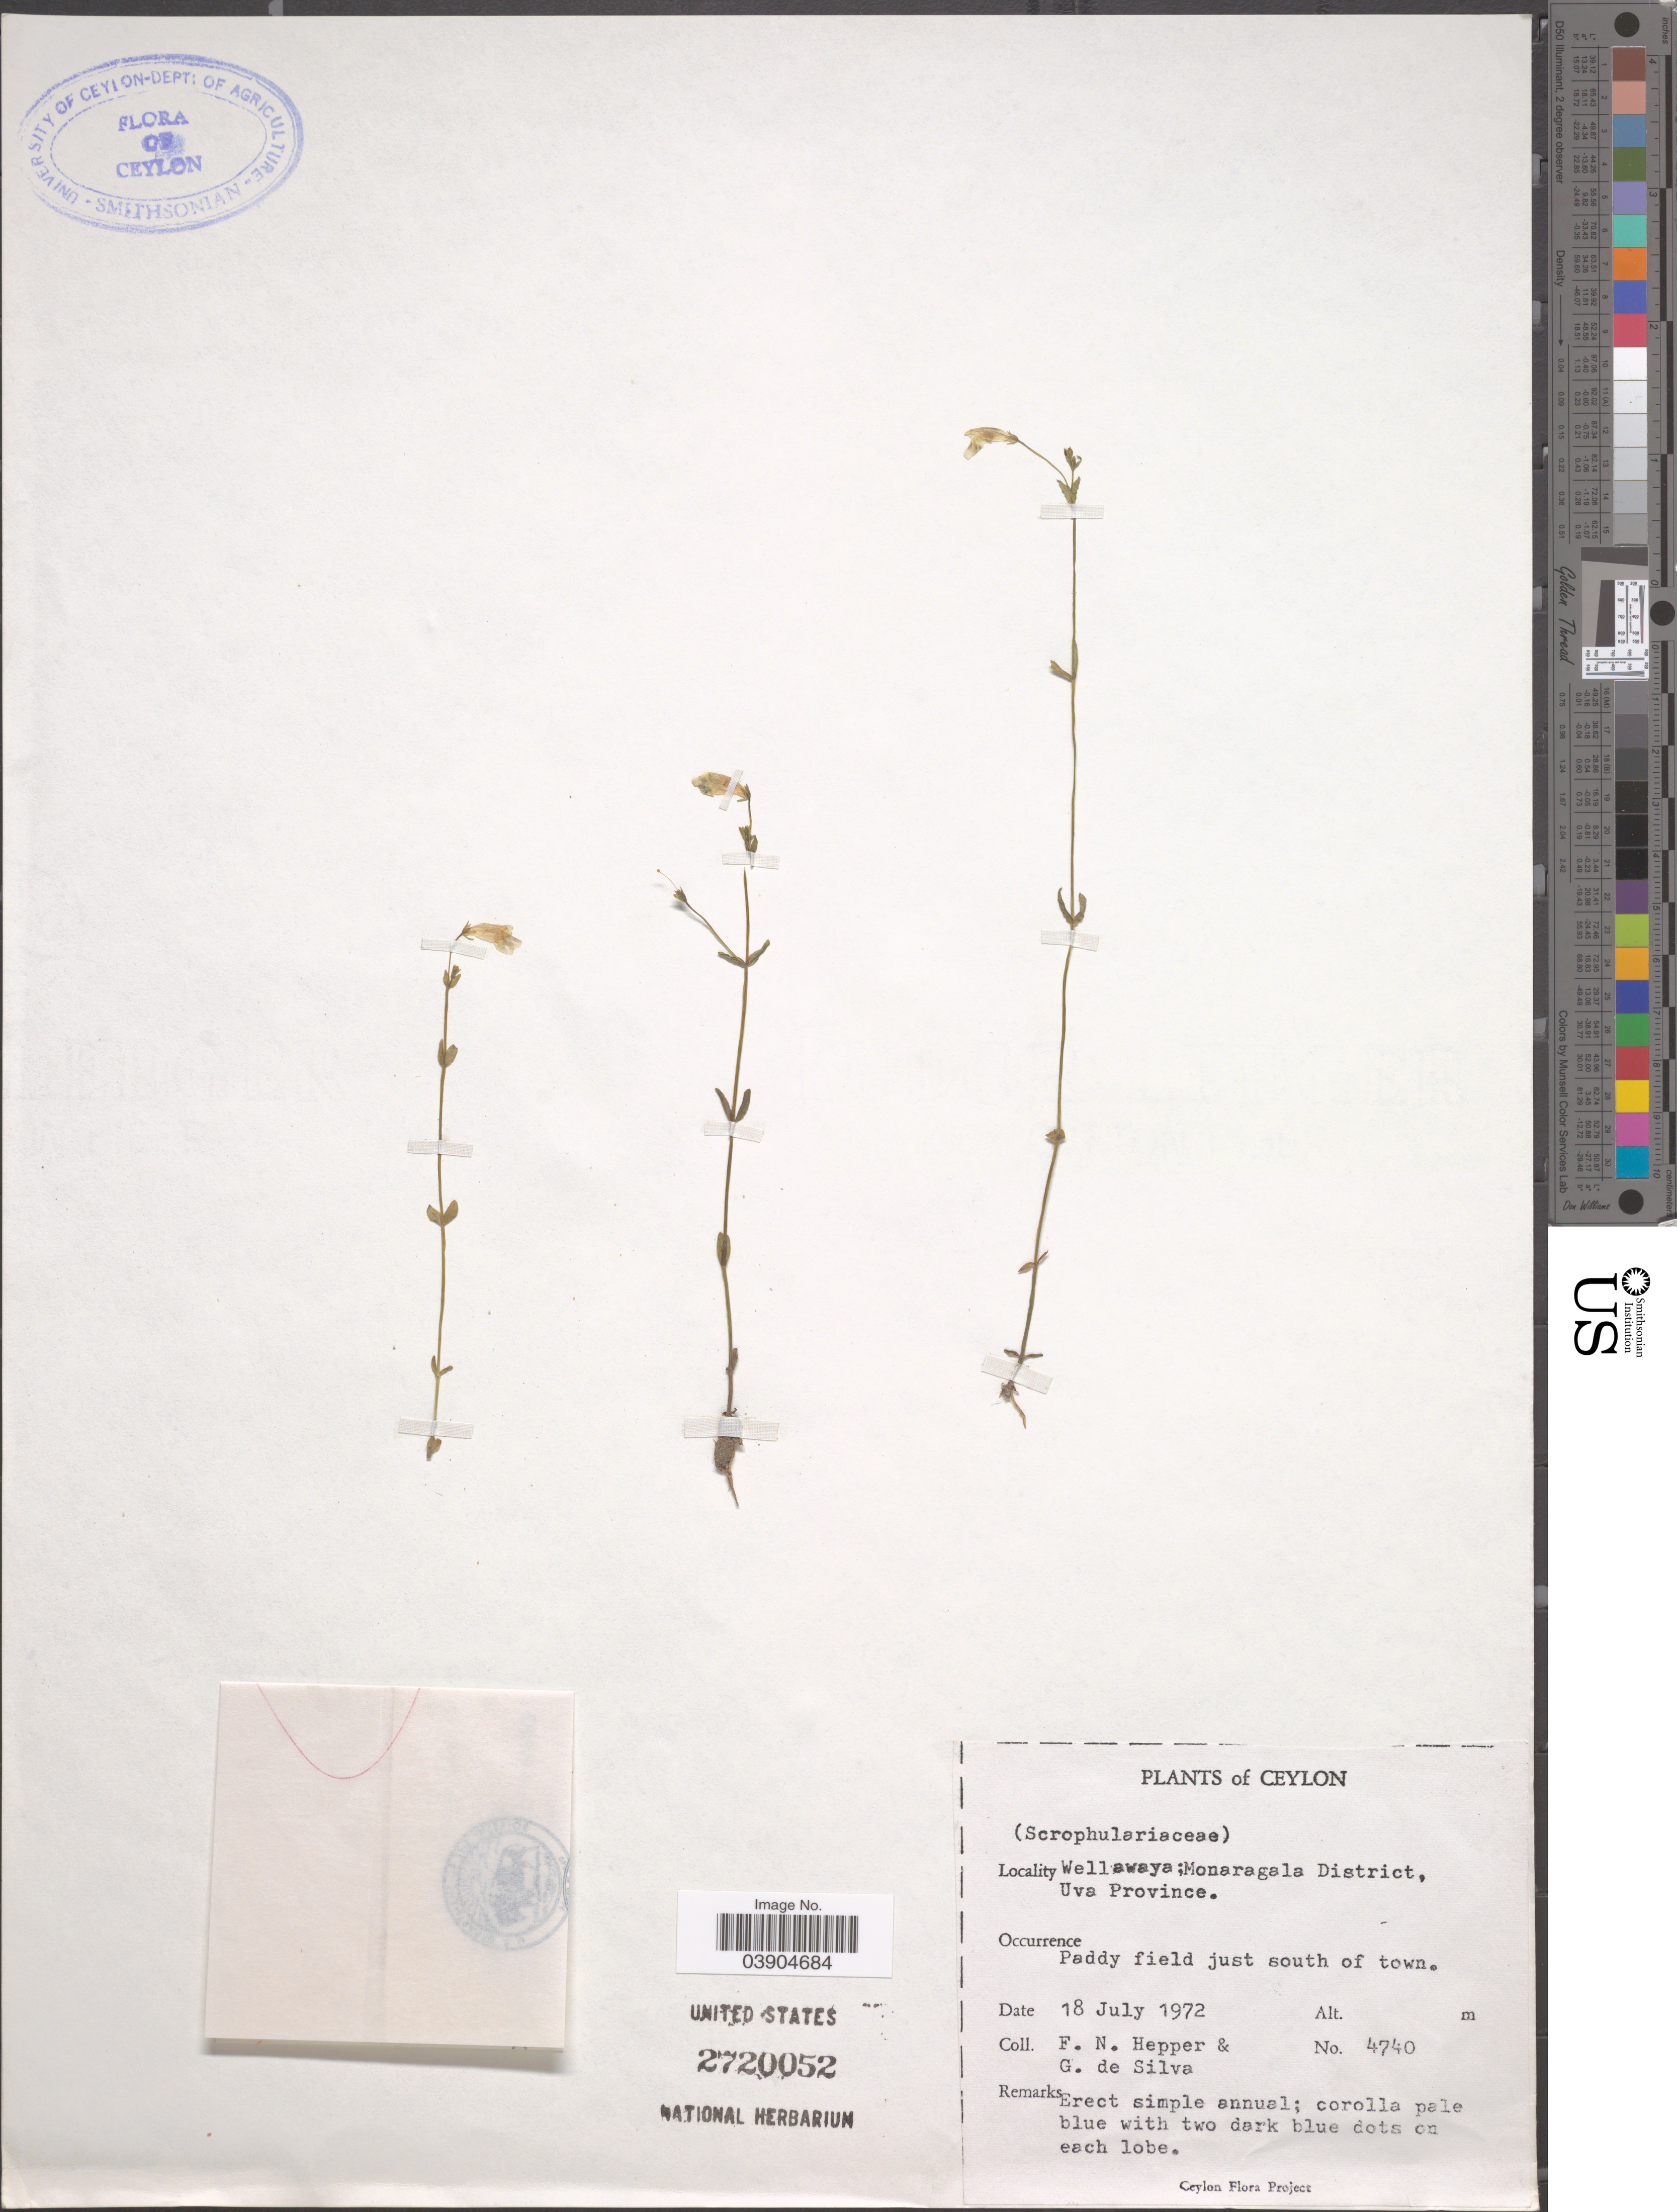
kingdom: Plantae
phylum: Tracheophyta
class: Magnoliopsida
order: Lamiales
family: Linderniaceae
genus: Lindernia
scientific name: Lindernia sp.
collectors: F. Hepper & G. De Silva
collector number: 4740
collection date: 1972-07-18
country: Sri Lanka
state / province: Uva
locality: Ceylon. Wellawaya; Monaragala District. Paddy field just south of town.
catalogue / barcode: US 2720052